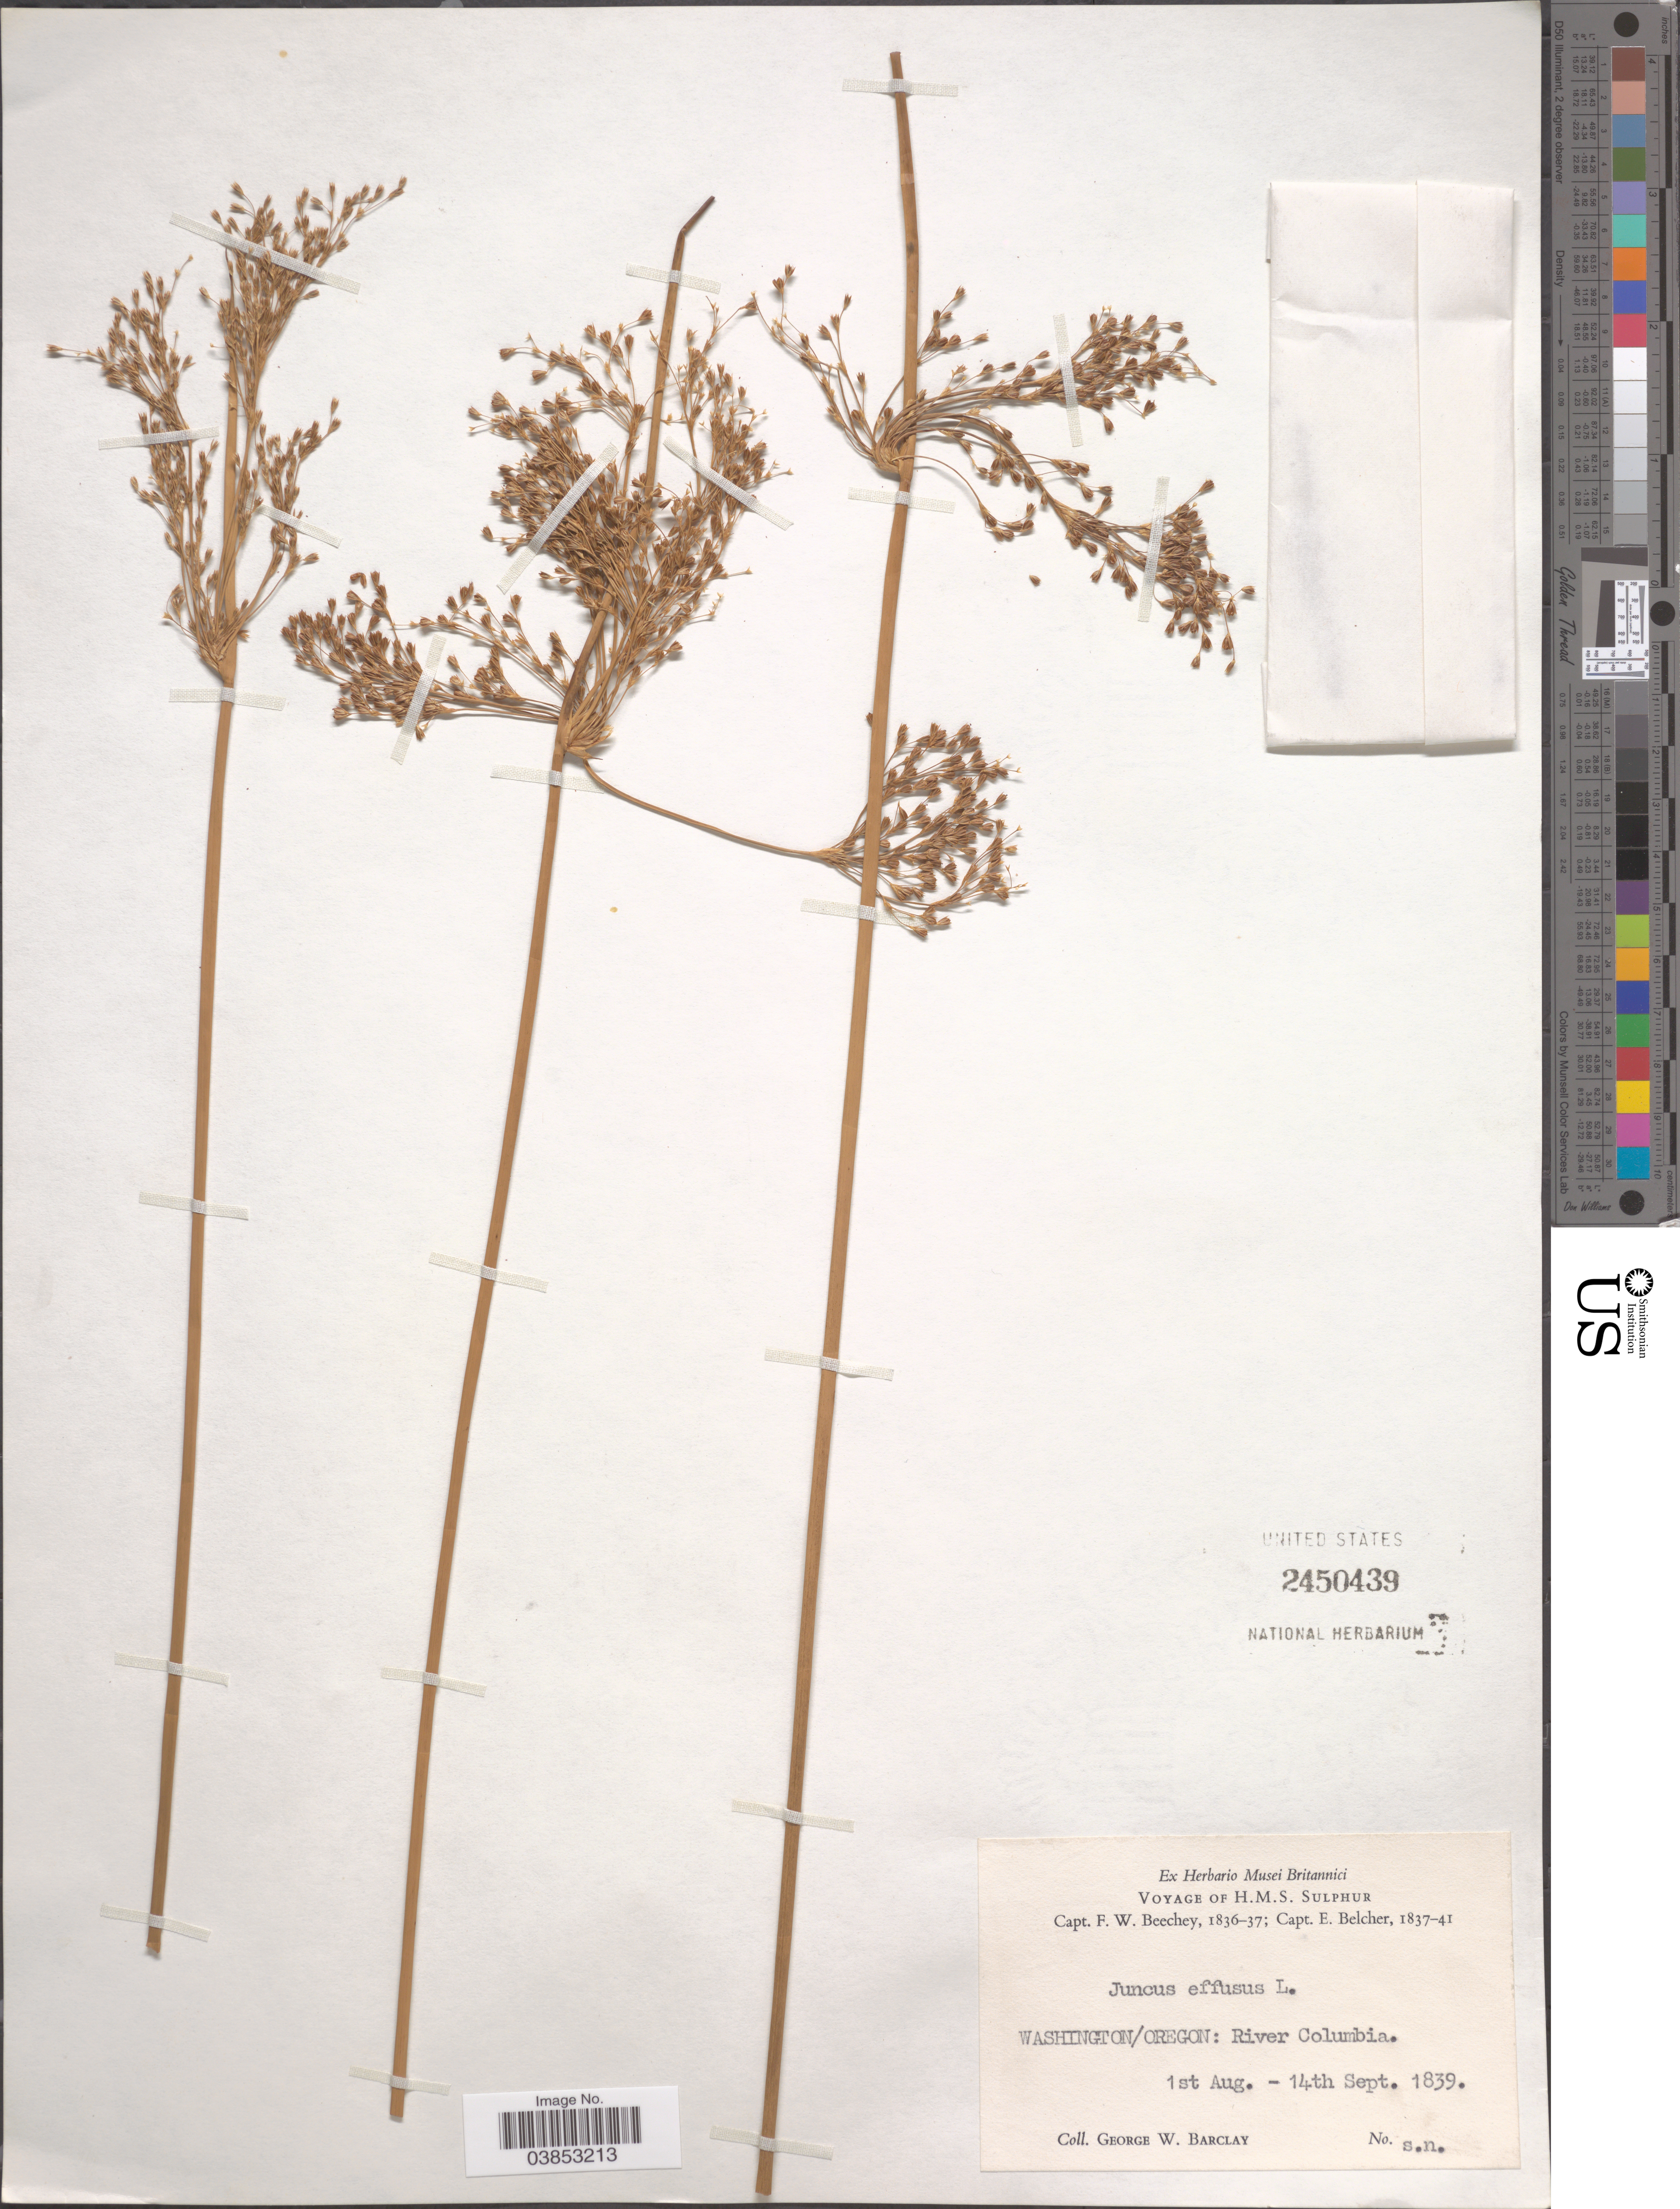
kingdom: Plantae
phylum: Tracheophyta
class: Liliopsida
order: Poales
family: Juncaceae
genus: Juncus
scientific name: Juncus effusus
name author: L.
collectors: G. W. Barclay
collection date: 1839-08-01/1839-09-14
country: United States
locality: Washington/Oregon: River Columbia.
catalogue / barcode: US 2450439